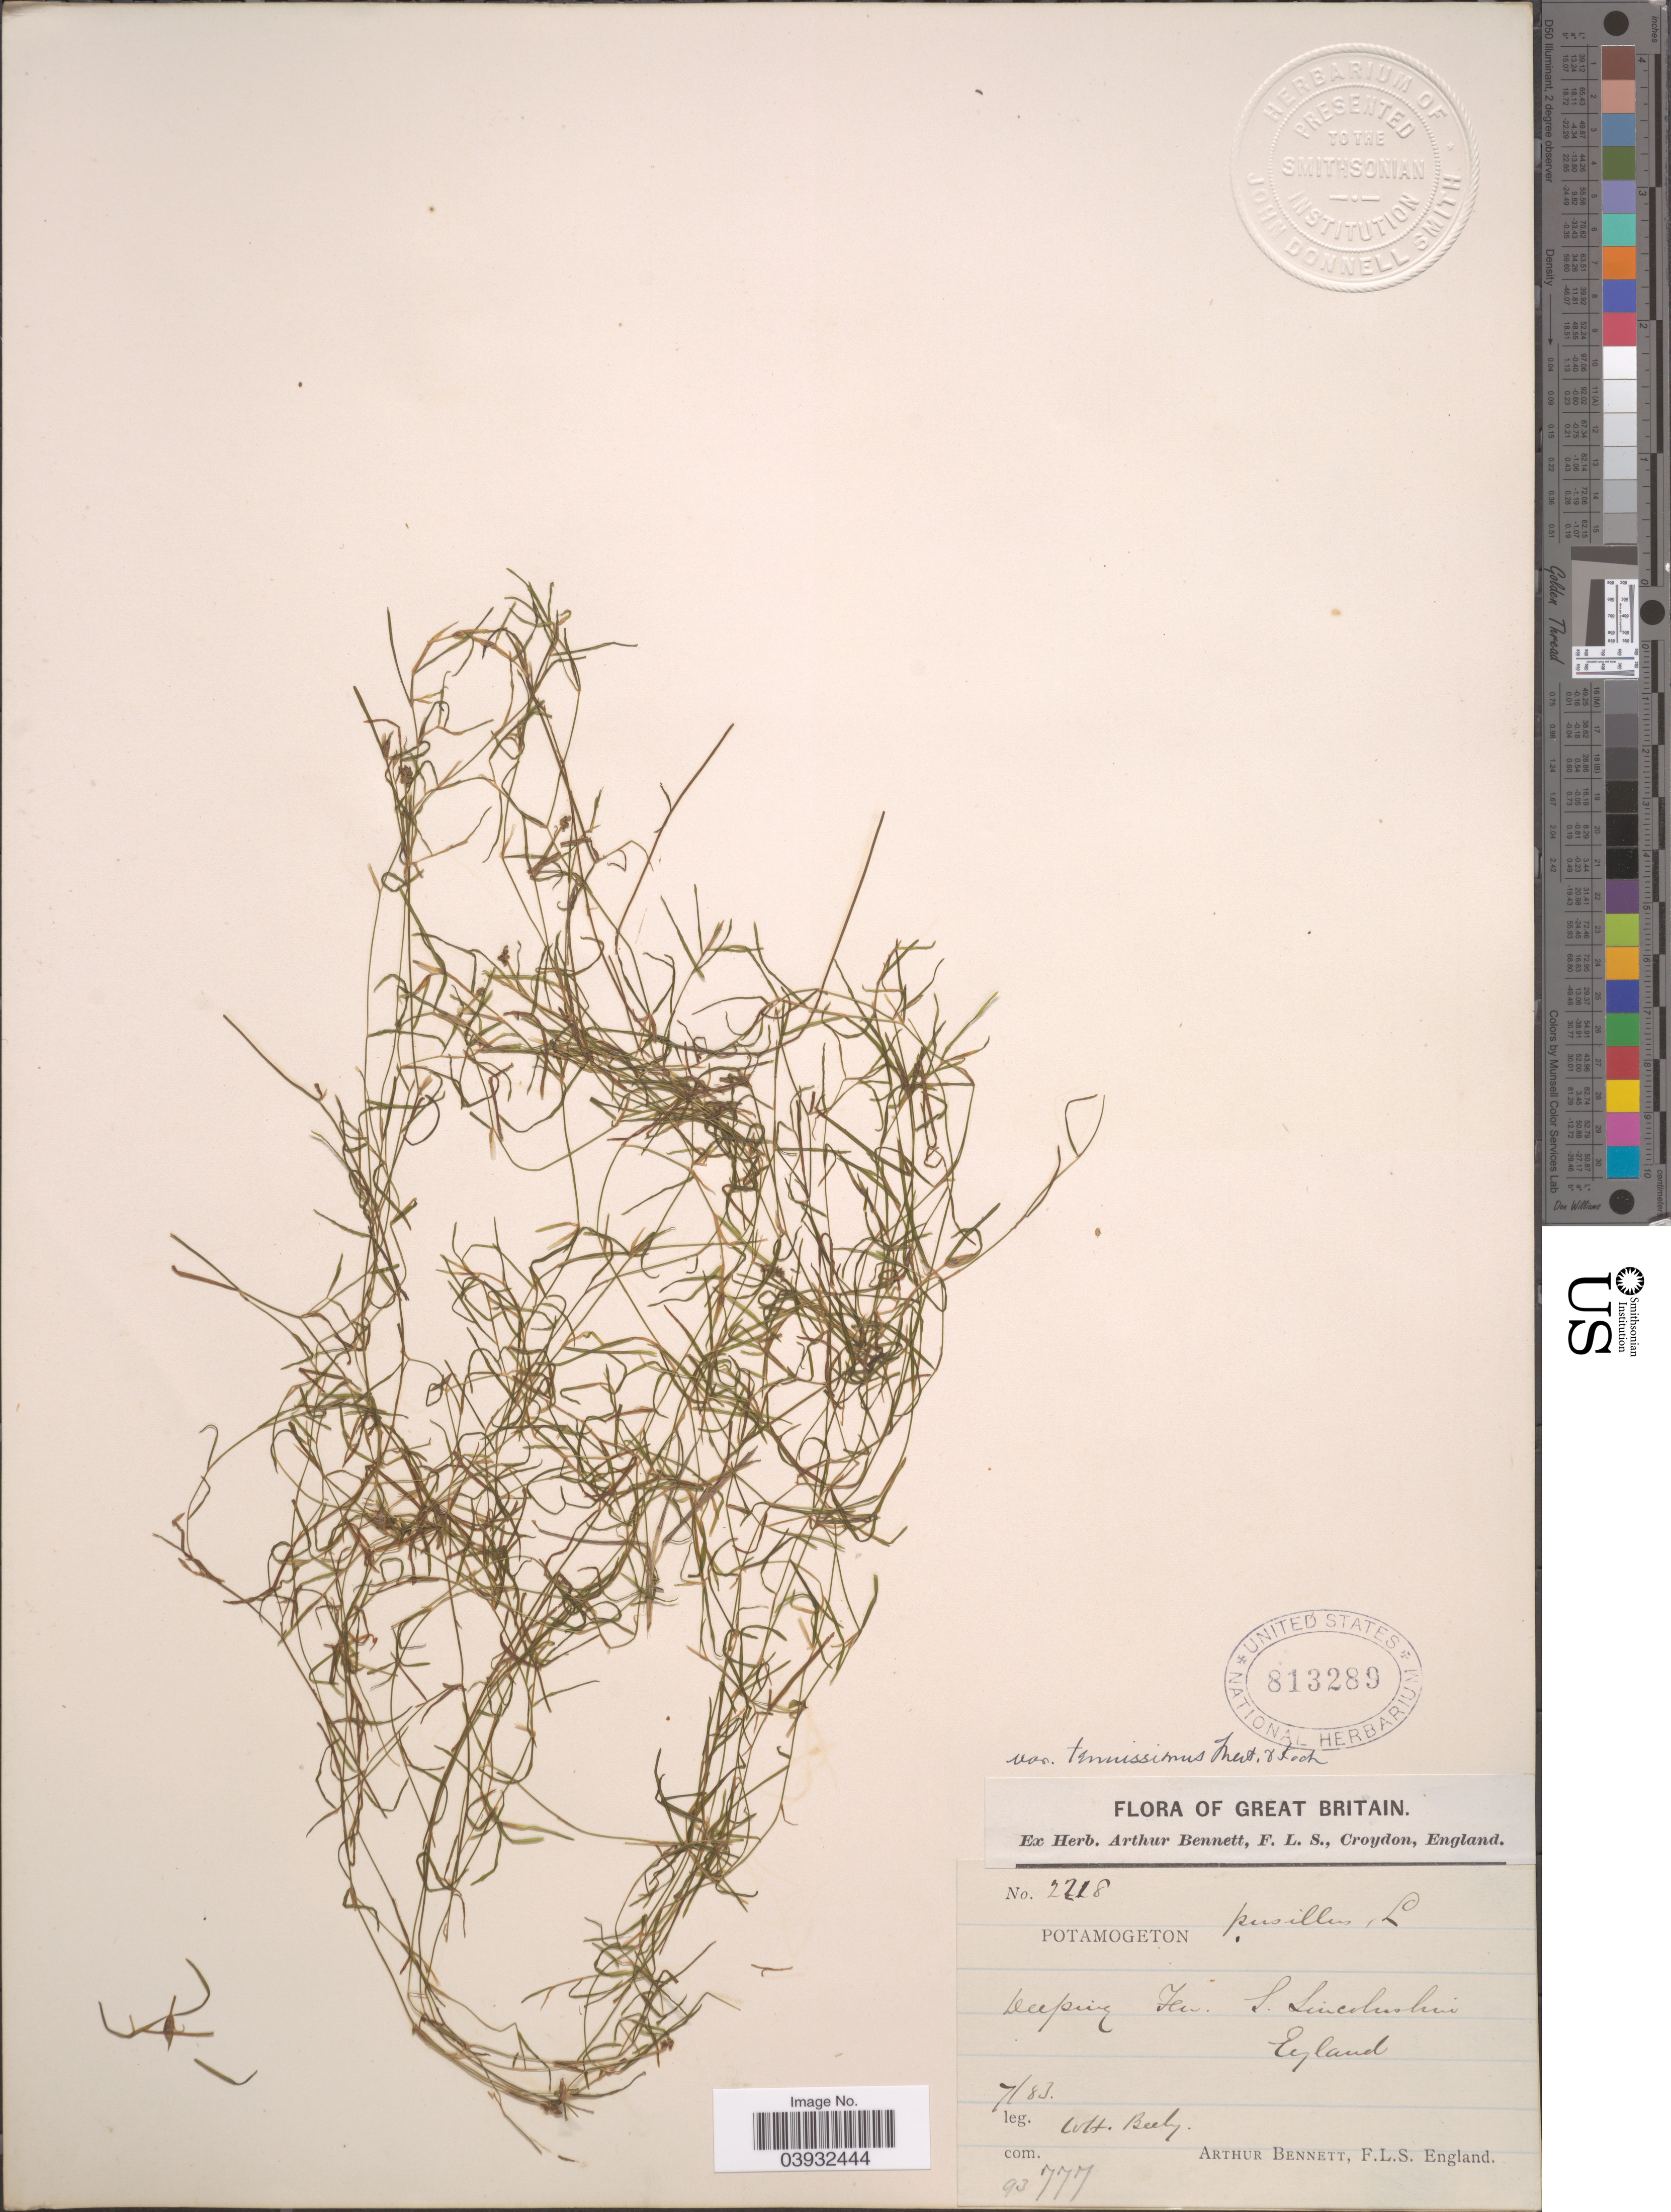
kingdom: Plantae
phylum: Tracheophyta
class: Liliopsida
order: Alismatales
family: Potamogetonaceae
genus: Potamogeton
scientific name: Potamogeton pusillus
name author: L.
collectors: Beeby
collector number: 2218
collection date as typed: Transcribed d/m/y: /7/83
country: United Kingdom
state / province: England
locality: Great Britain. Deeping Fen. S. Lincolnshire.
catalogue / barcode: US 813289